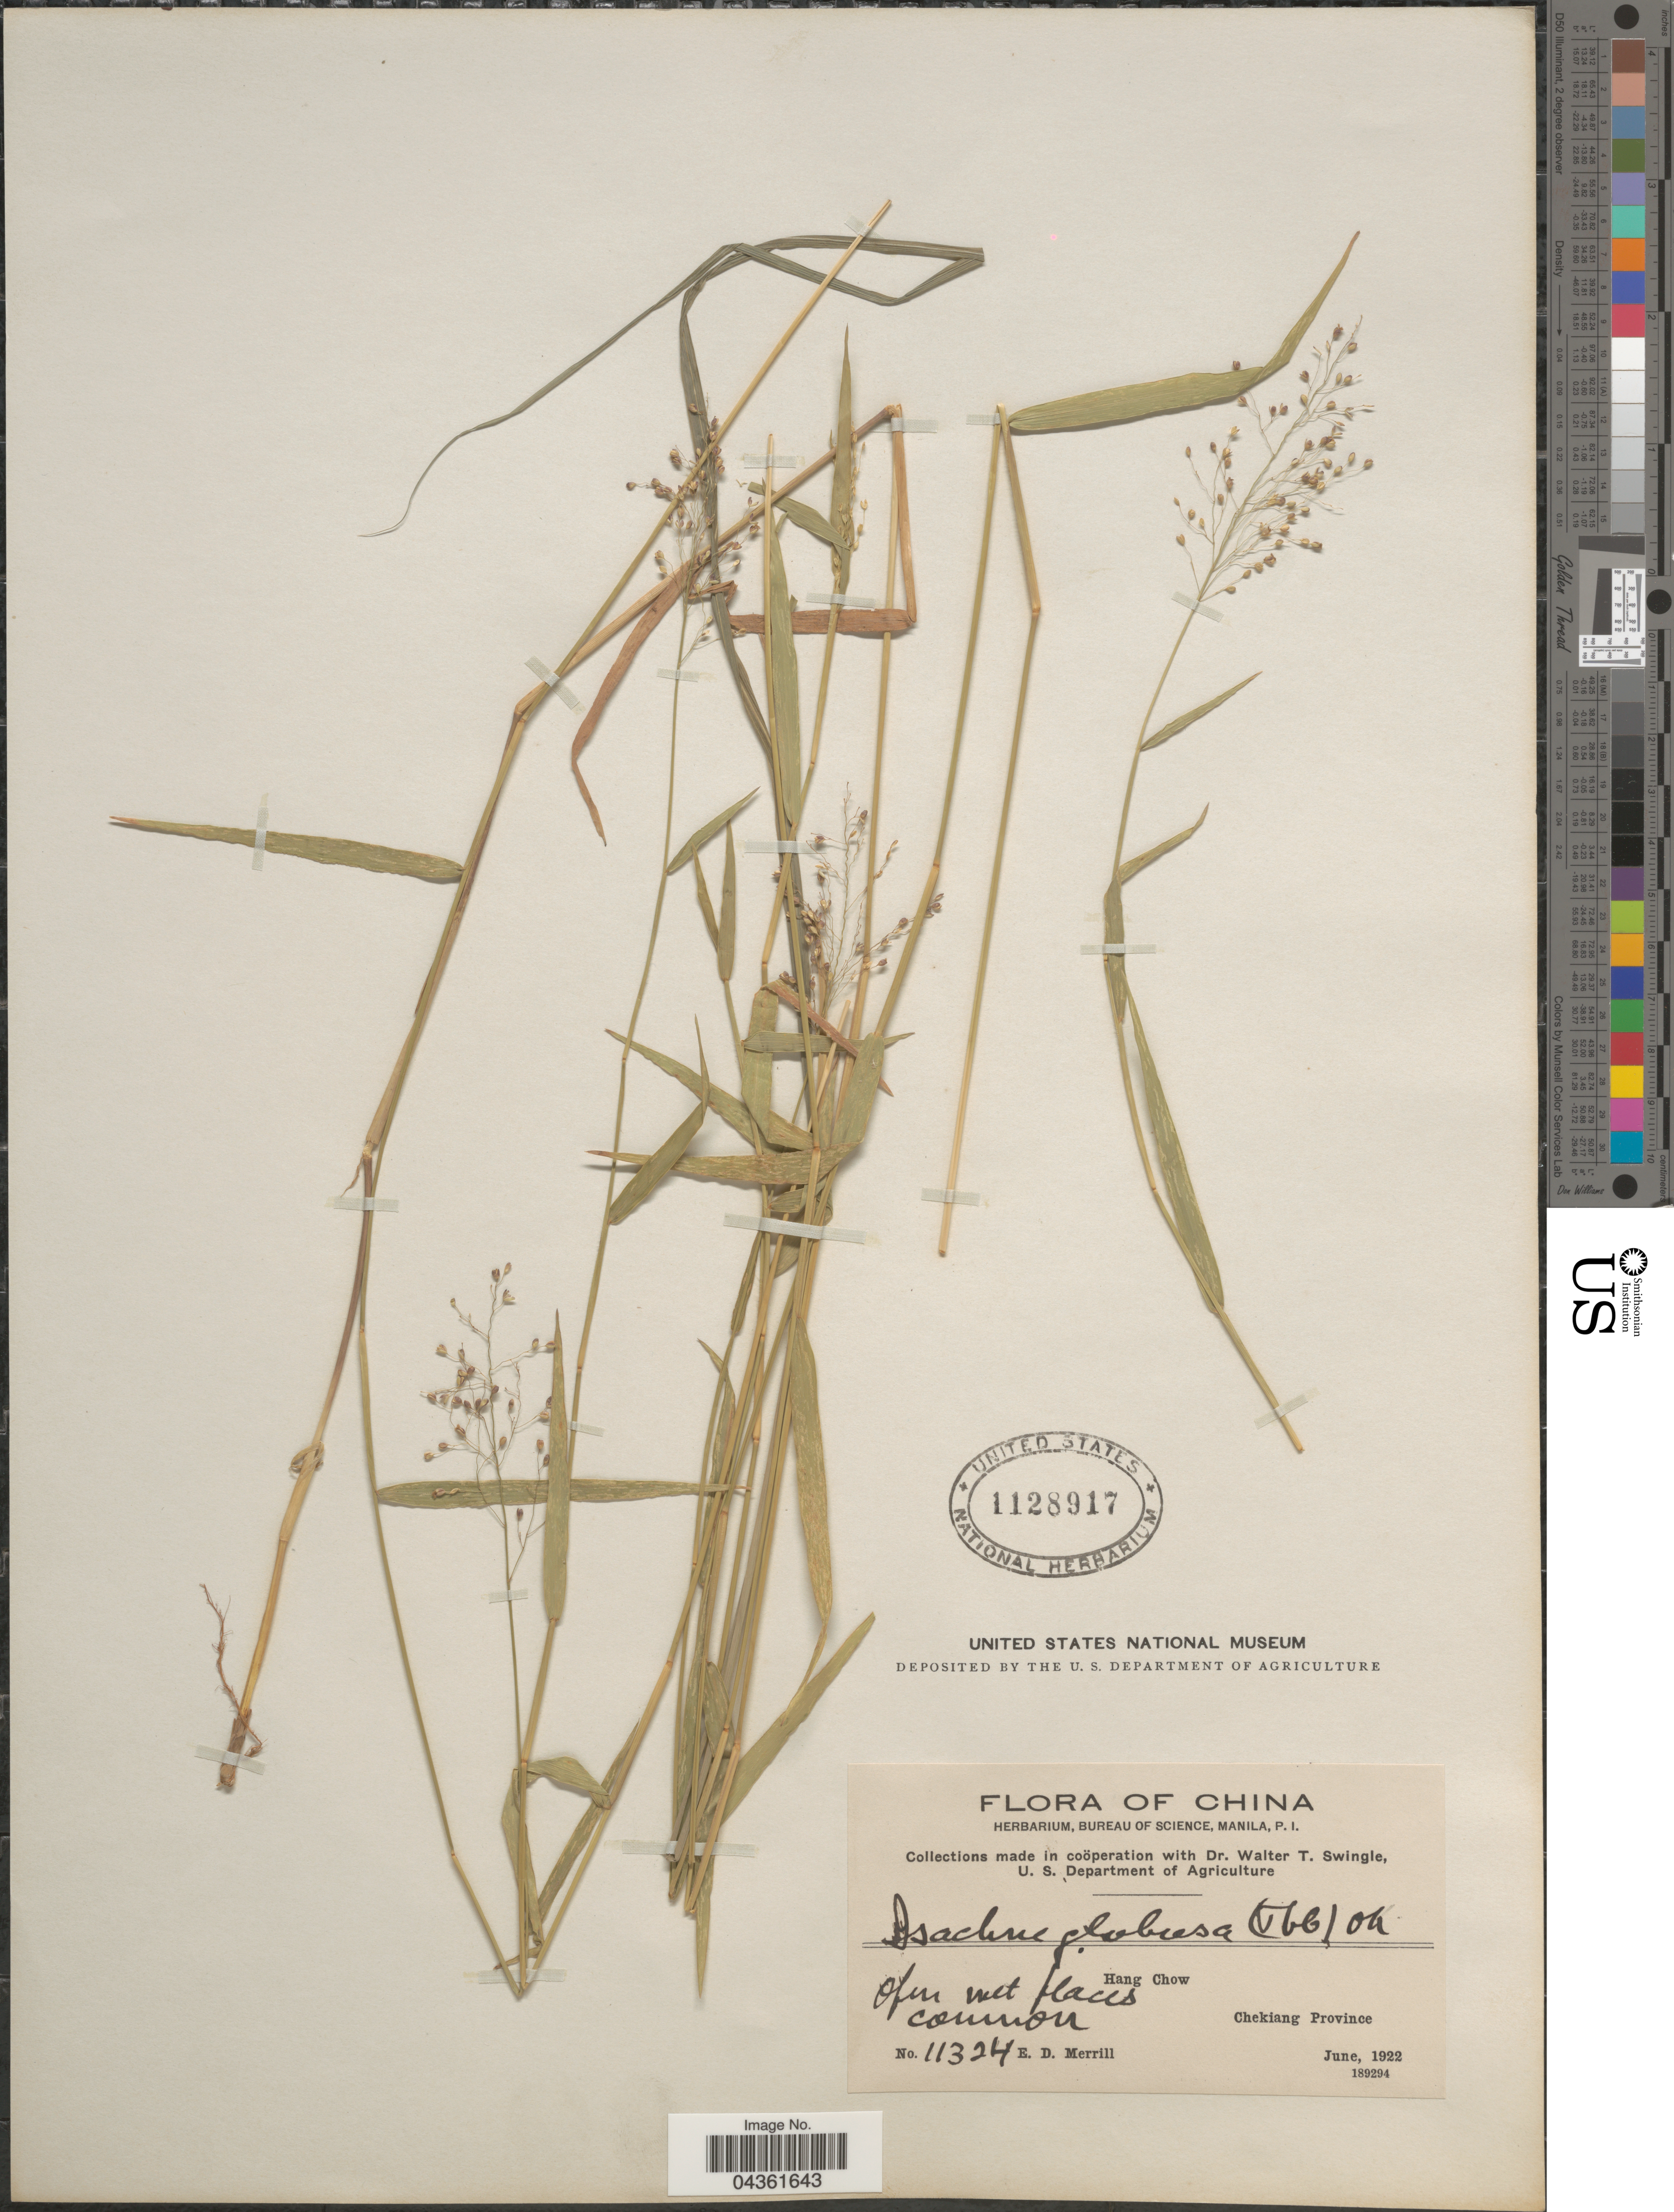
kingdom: Plantae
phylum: Tracheophyta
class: Liliopsida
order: Poales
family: Poaceae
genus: Isachne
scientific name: Isachne globosa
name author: (Thunb.) Kuntze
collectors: E. D. Merrill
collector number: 11324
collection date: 1922-06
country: China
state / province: Zhejiang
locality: Hang Chow. Chekiang Province.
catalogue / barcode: US 1128917